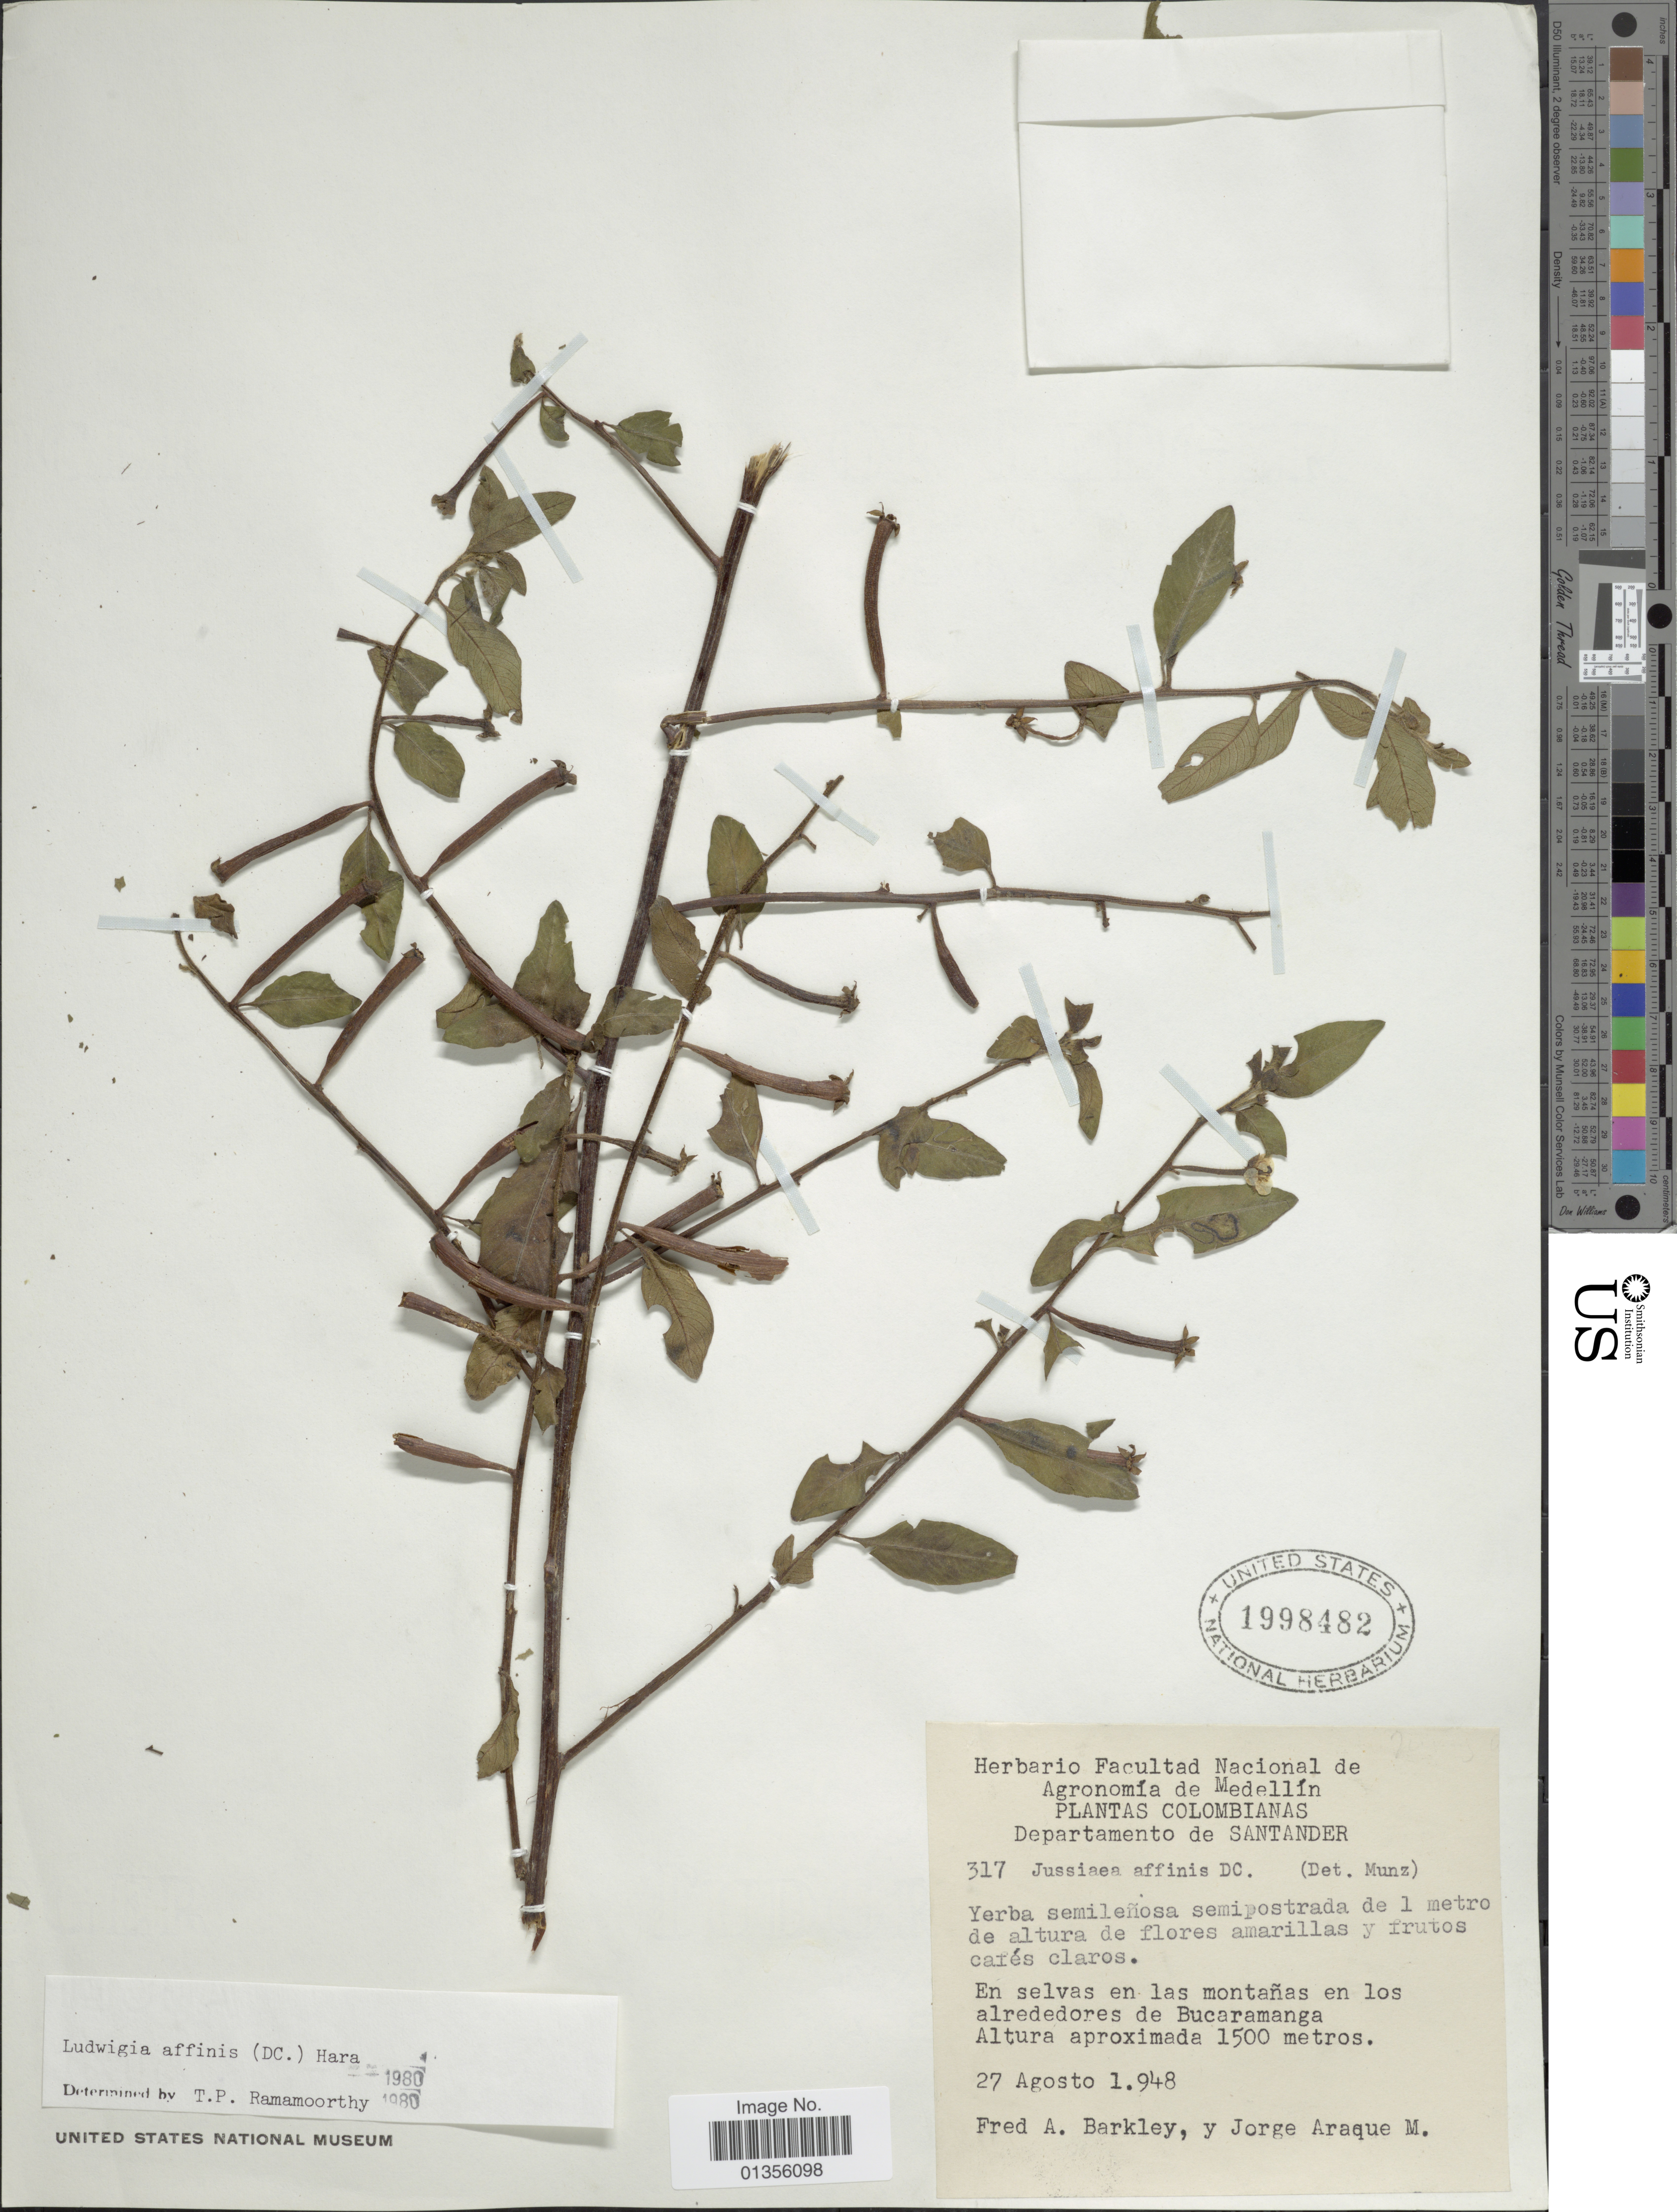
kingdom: Plantae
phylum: Tracheophyta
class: Magnoliopsida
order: Myrtales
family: Onagraceae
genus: Ludwigia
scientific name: Ludwigia affinis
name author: (DC.) H. Hara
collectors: F. A. Barkley & J. Araque Molina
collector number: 317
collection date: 1948-08-27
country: Colombia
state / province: Santander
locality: En selvas en las montañas en los alrededoores de Bucaramanga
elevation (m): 1500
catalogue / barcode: US 1998482